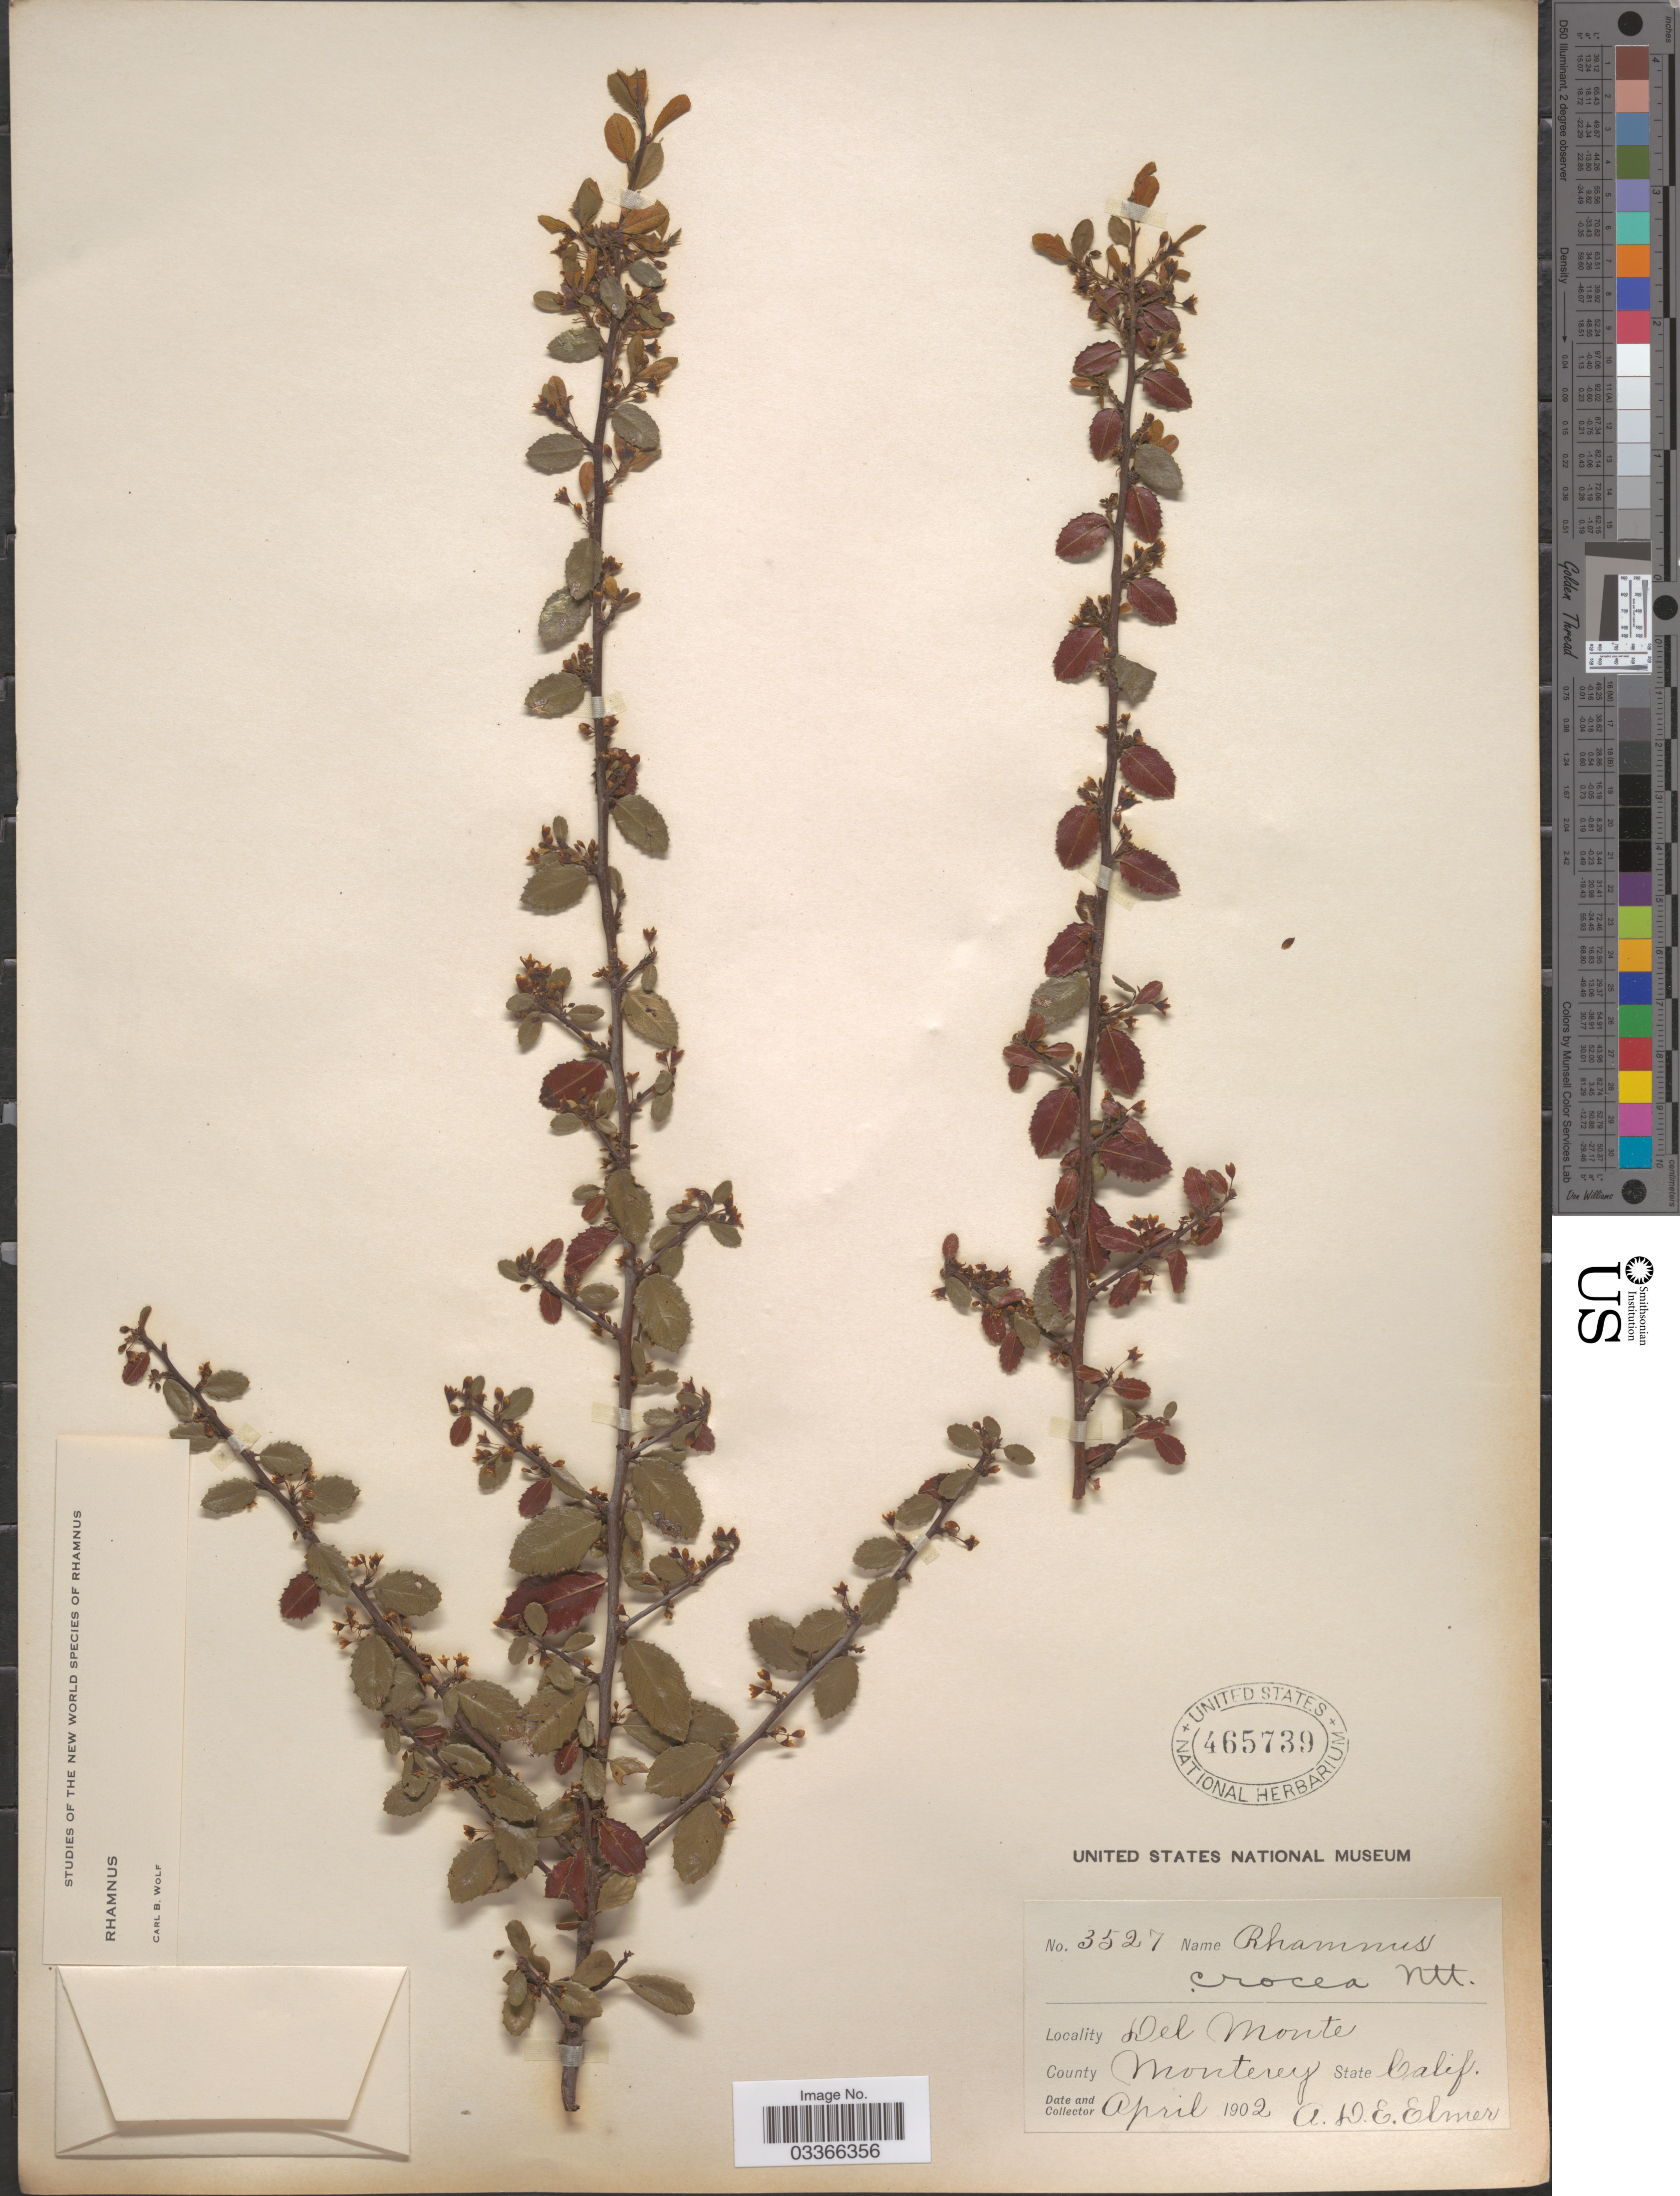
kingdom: Plantae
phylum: Tracheophyta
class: Magnoliopsida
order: Rosales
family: Rhamnaceae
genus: Rhamnus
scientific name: Rhamnus crocea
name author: Nutt.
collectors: A. D. E. Elmer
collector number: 3527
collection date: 1902-04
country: United States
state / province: California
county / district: Monterey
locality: Del Monte. County Monterey.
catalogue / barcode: US 465739